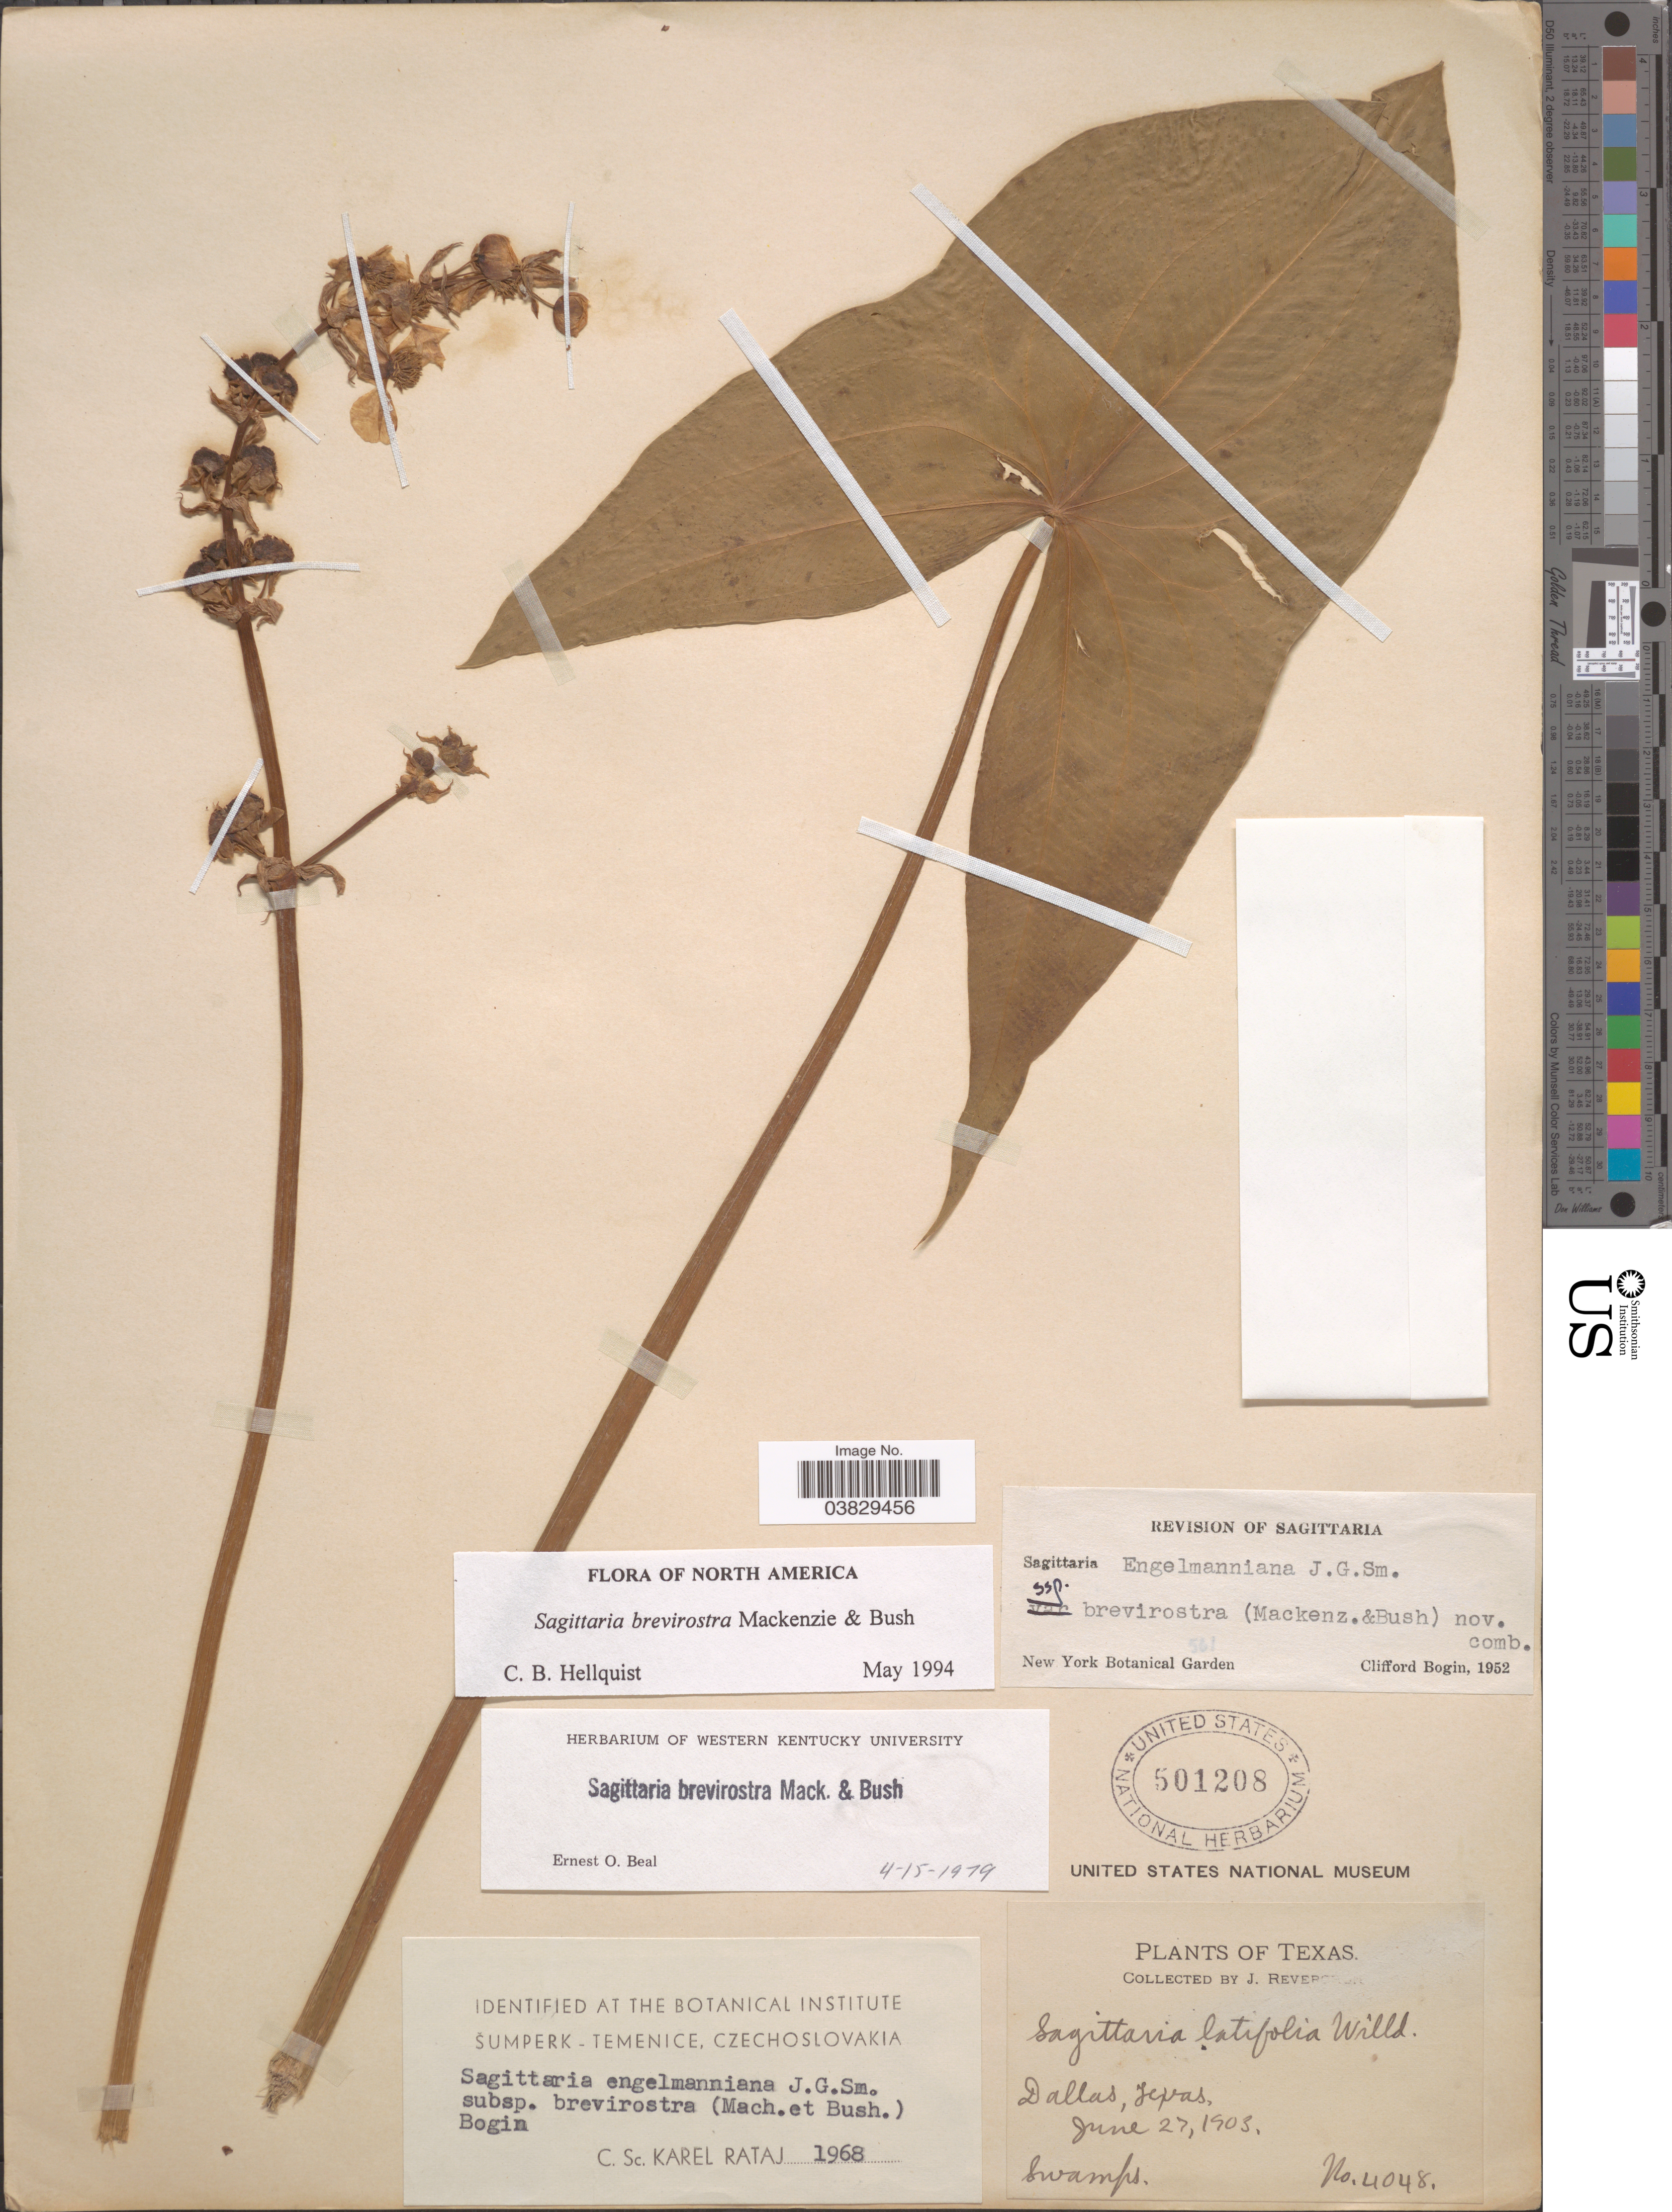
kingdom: Plantae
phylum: Tracheophyta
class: Liliopsida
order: Alismatales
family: Alismataceae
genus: Sagittaria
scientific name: Sagittaria brevirostra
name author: Mack. & Bush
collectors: J. Reverchon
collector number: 4048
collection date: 1903-06-27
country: United States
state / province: Texas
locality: Dallas.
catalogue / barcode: US 501208